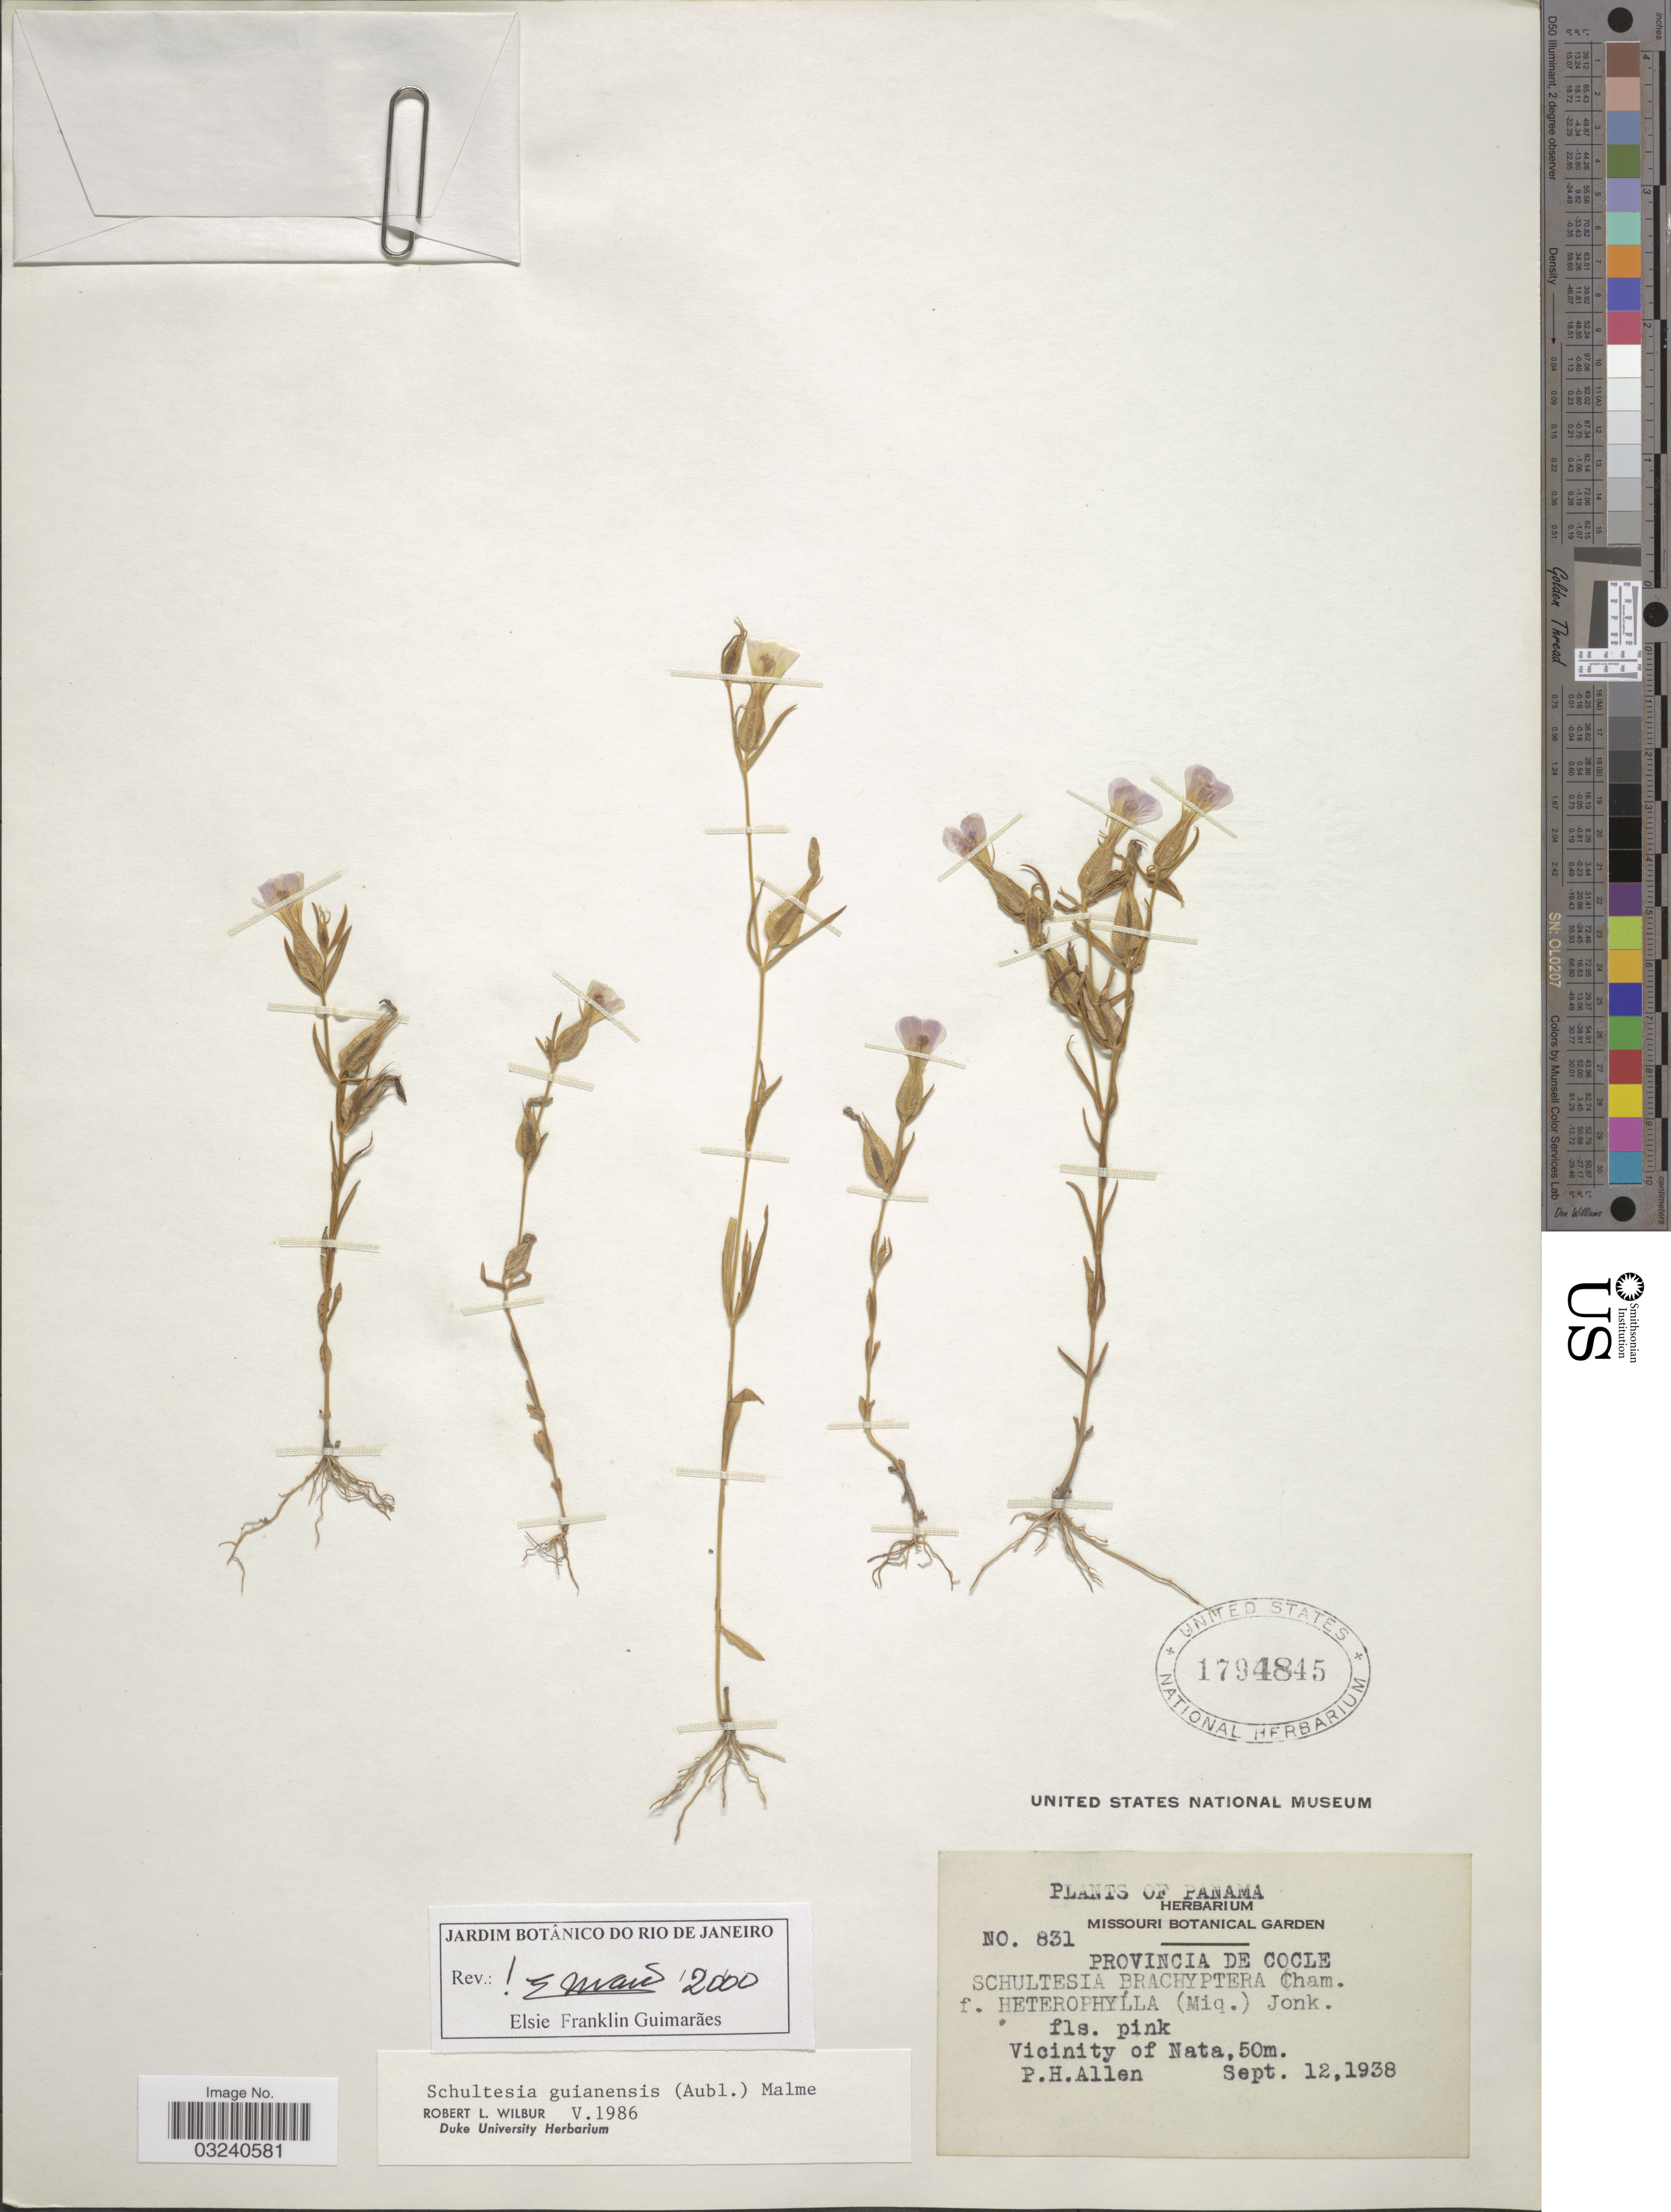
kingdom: Plantae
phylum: Tracheophyta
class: Magnoliopsida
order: Gentianales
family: Gentianaceae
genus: Schultesia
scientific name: Schultesia guianensis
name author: (Aubl.) Malme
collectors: P. H. Allen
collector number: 831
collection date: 1938-09-12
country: Panama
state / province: Coclé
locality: Vicinity of Nata.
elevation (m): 50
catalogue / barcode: US 1794845